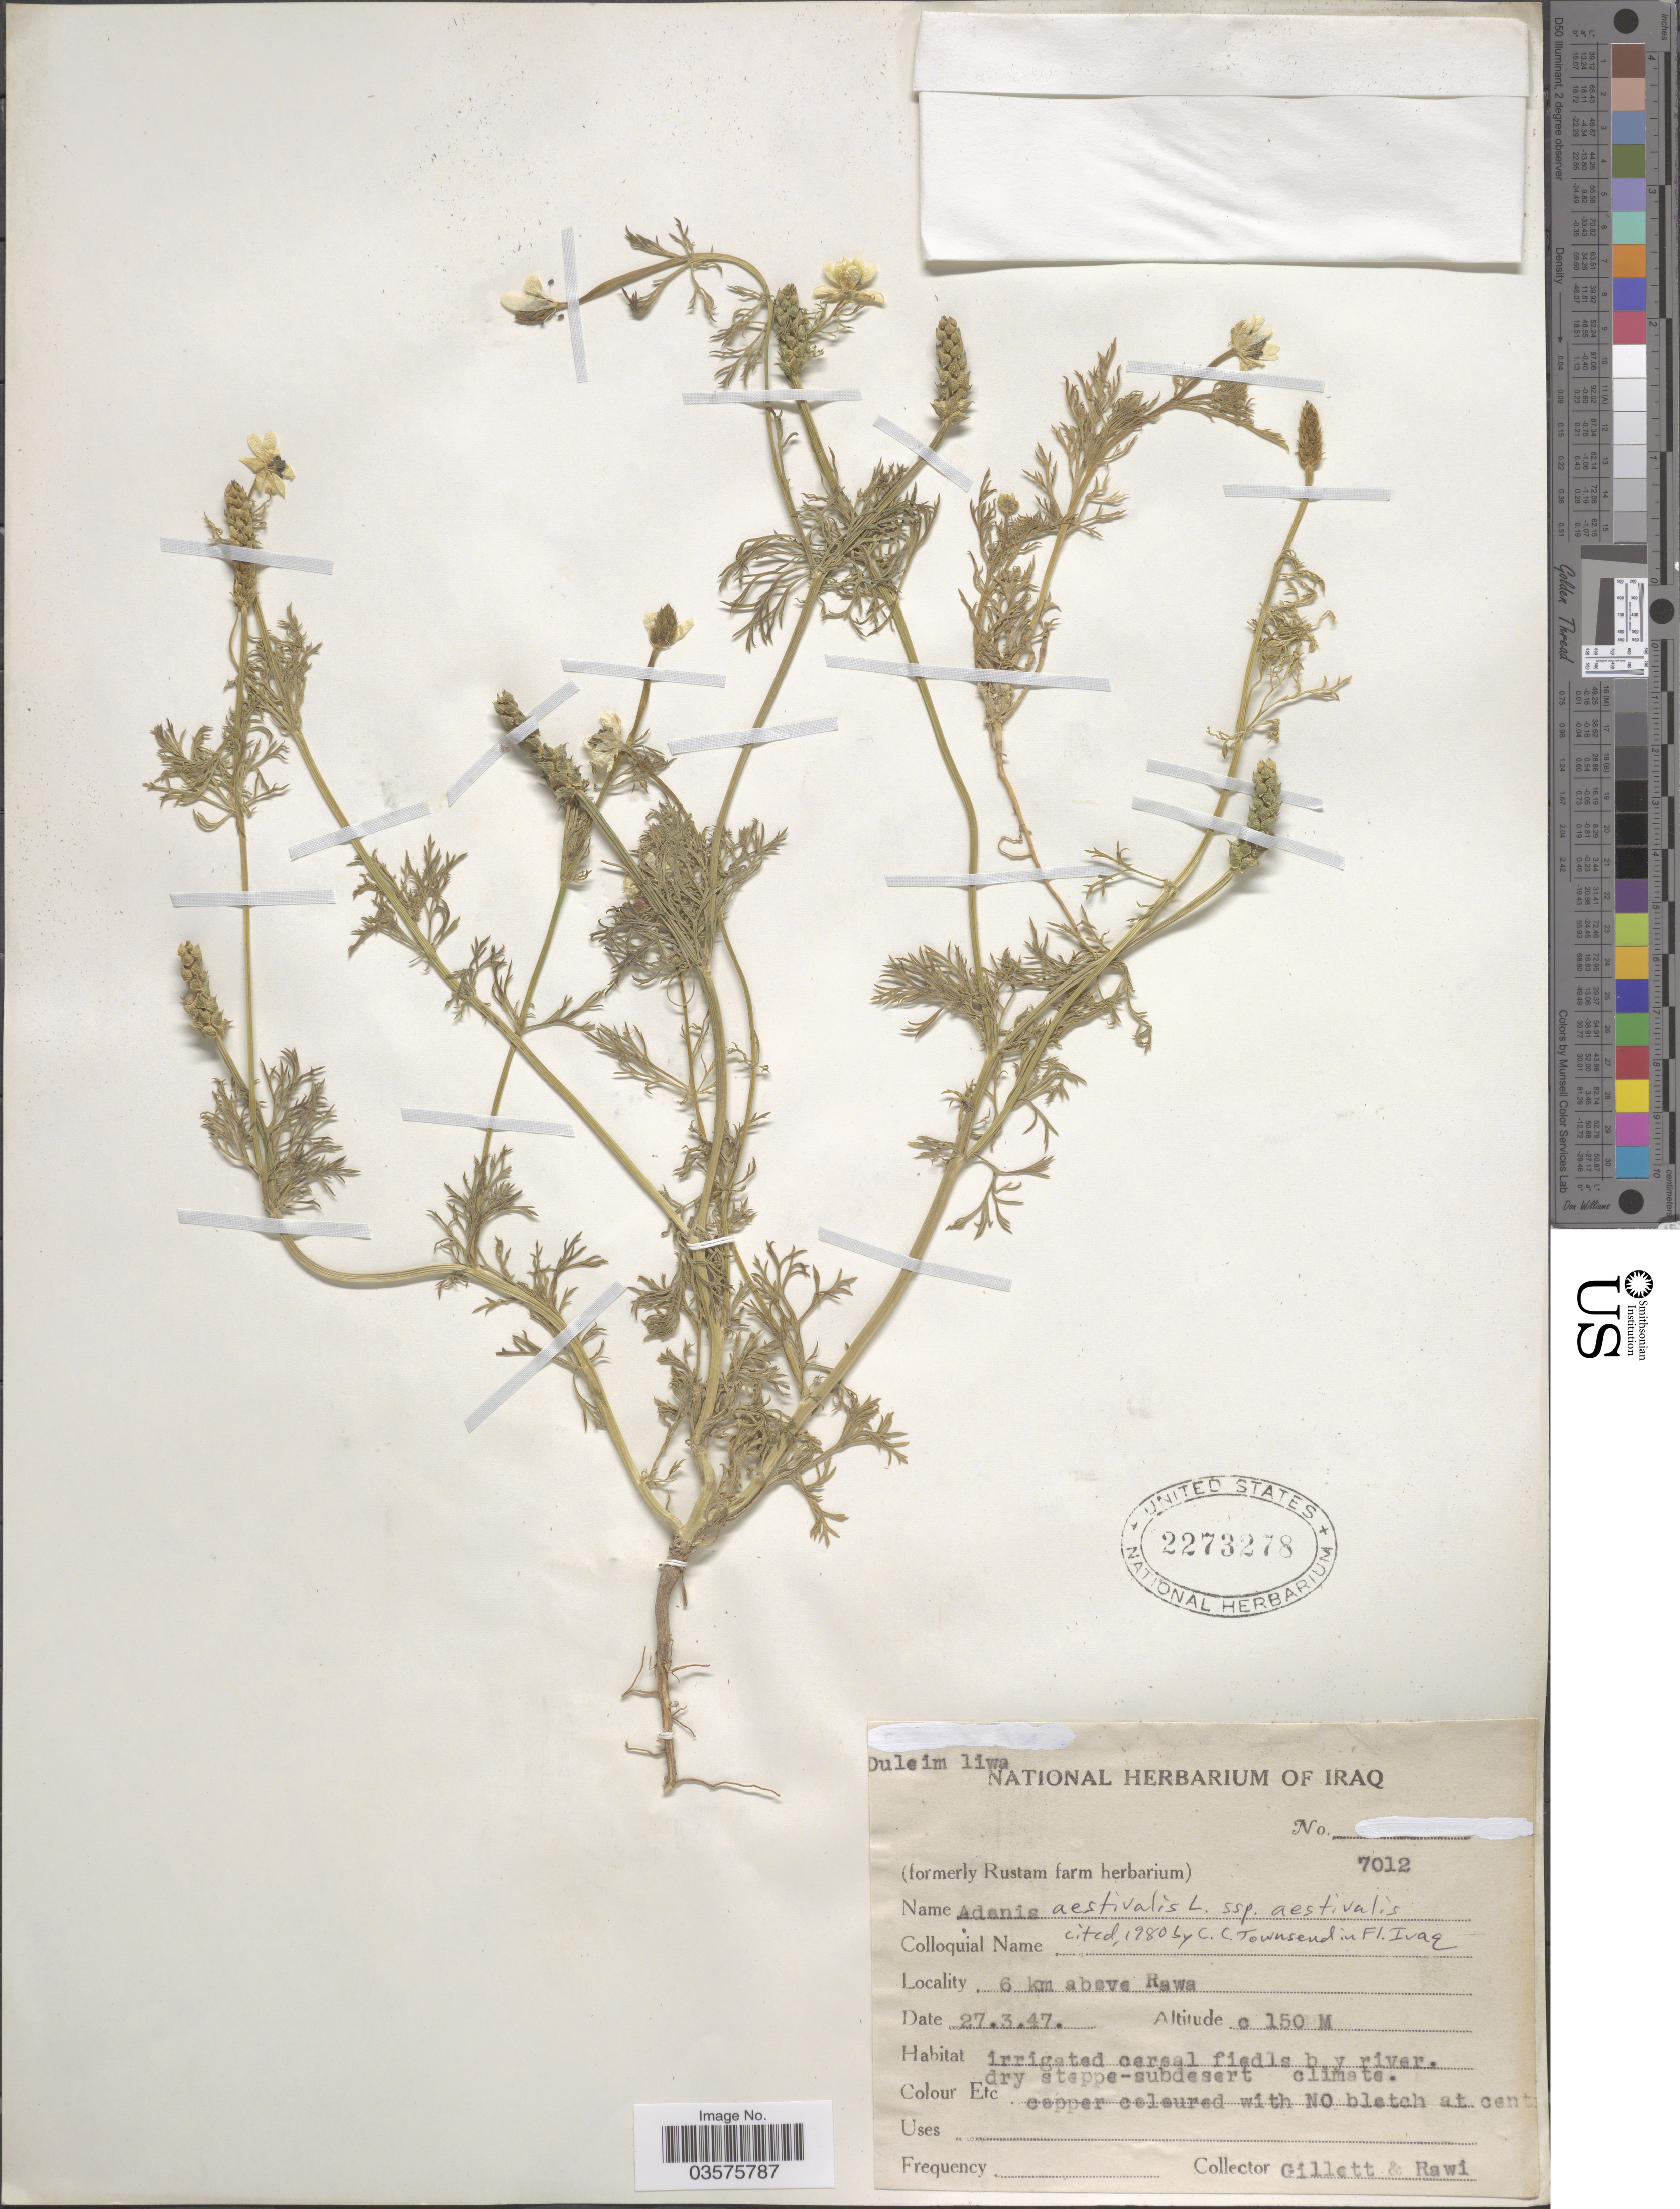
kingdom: Plantae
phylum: Tracheophyta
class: Magnoliopsida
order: Ranunculales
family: Ranunculaceae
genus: Adonis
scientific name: Adonis aestivalis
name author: L.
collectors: Gillett, -- & -. Rawi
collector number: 7012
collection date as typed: Transcribed d/m/y: 27/3/47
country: Iraq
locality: Duleim liwa. 6 km above Rawa.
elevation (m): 150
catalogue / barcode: US 2273278